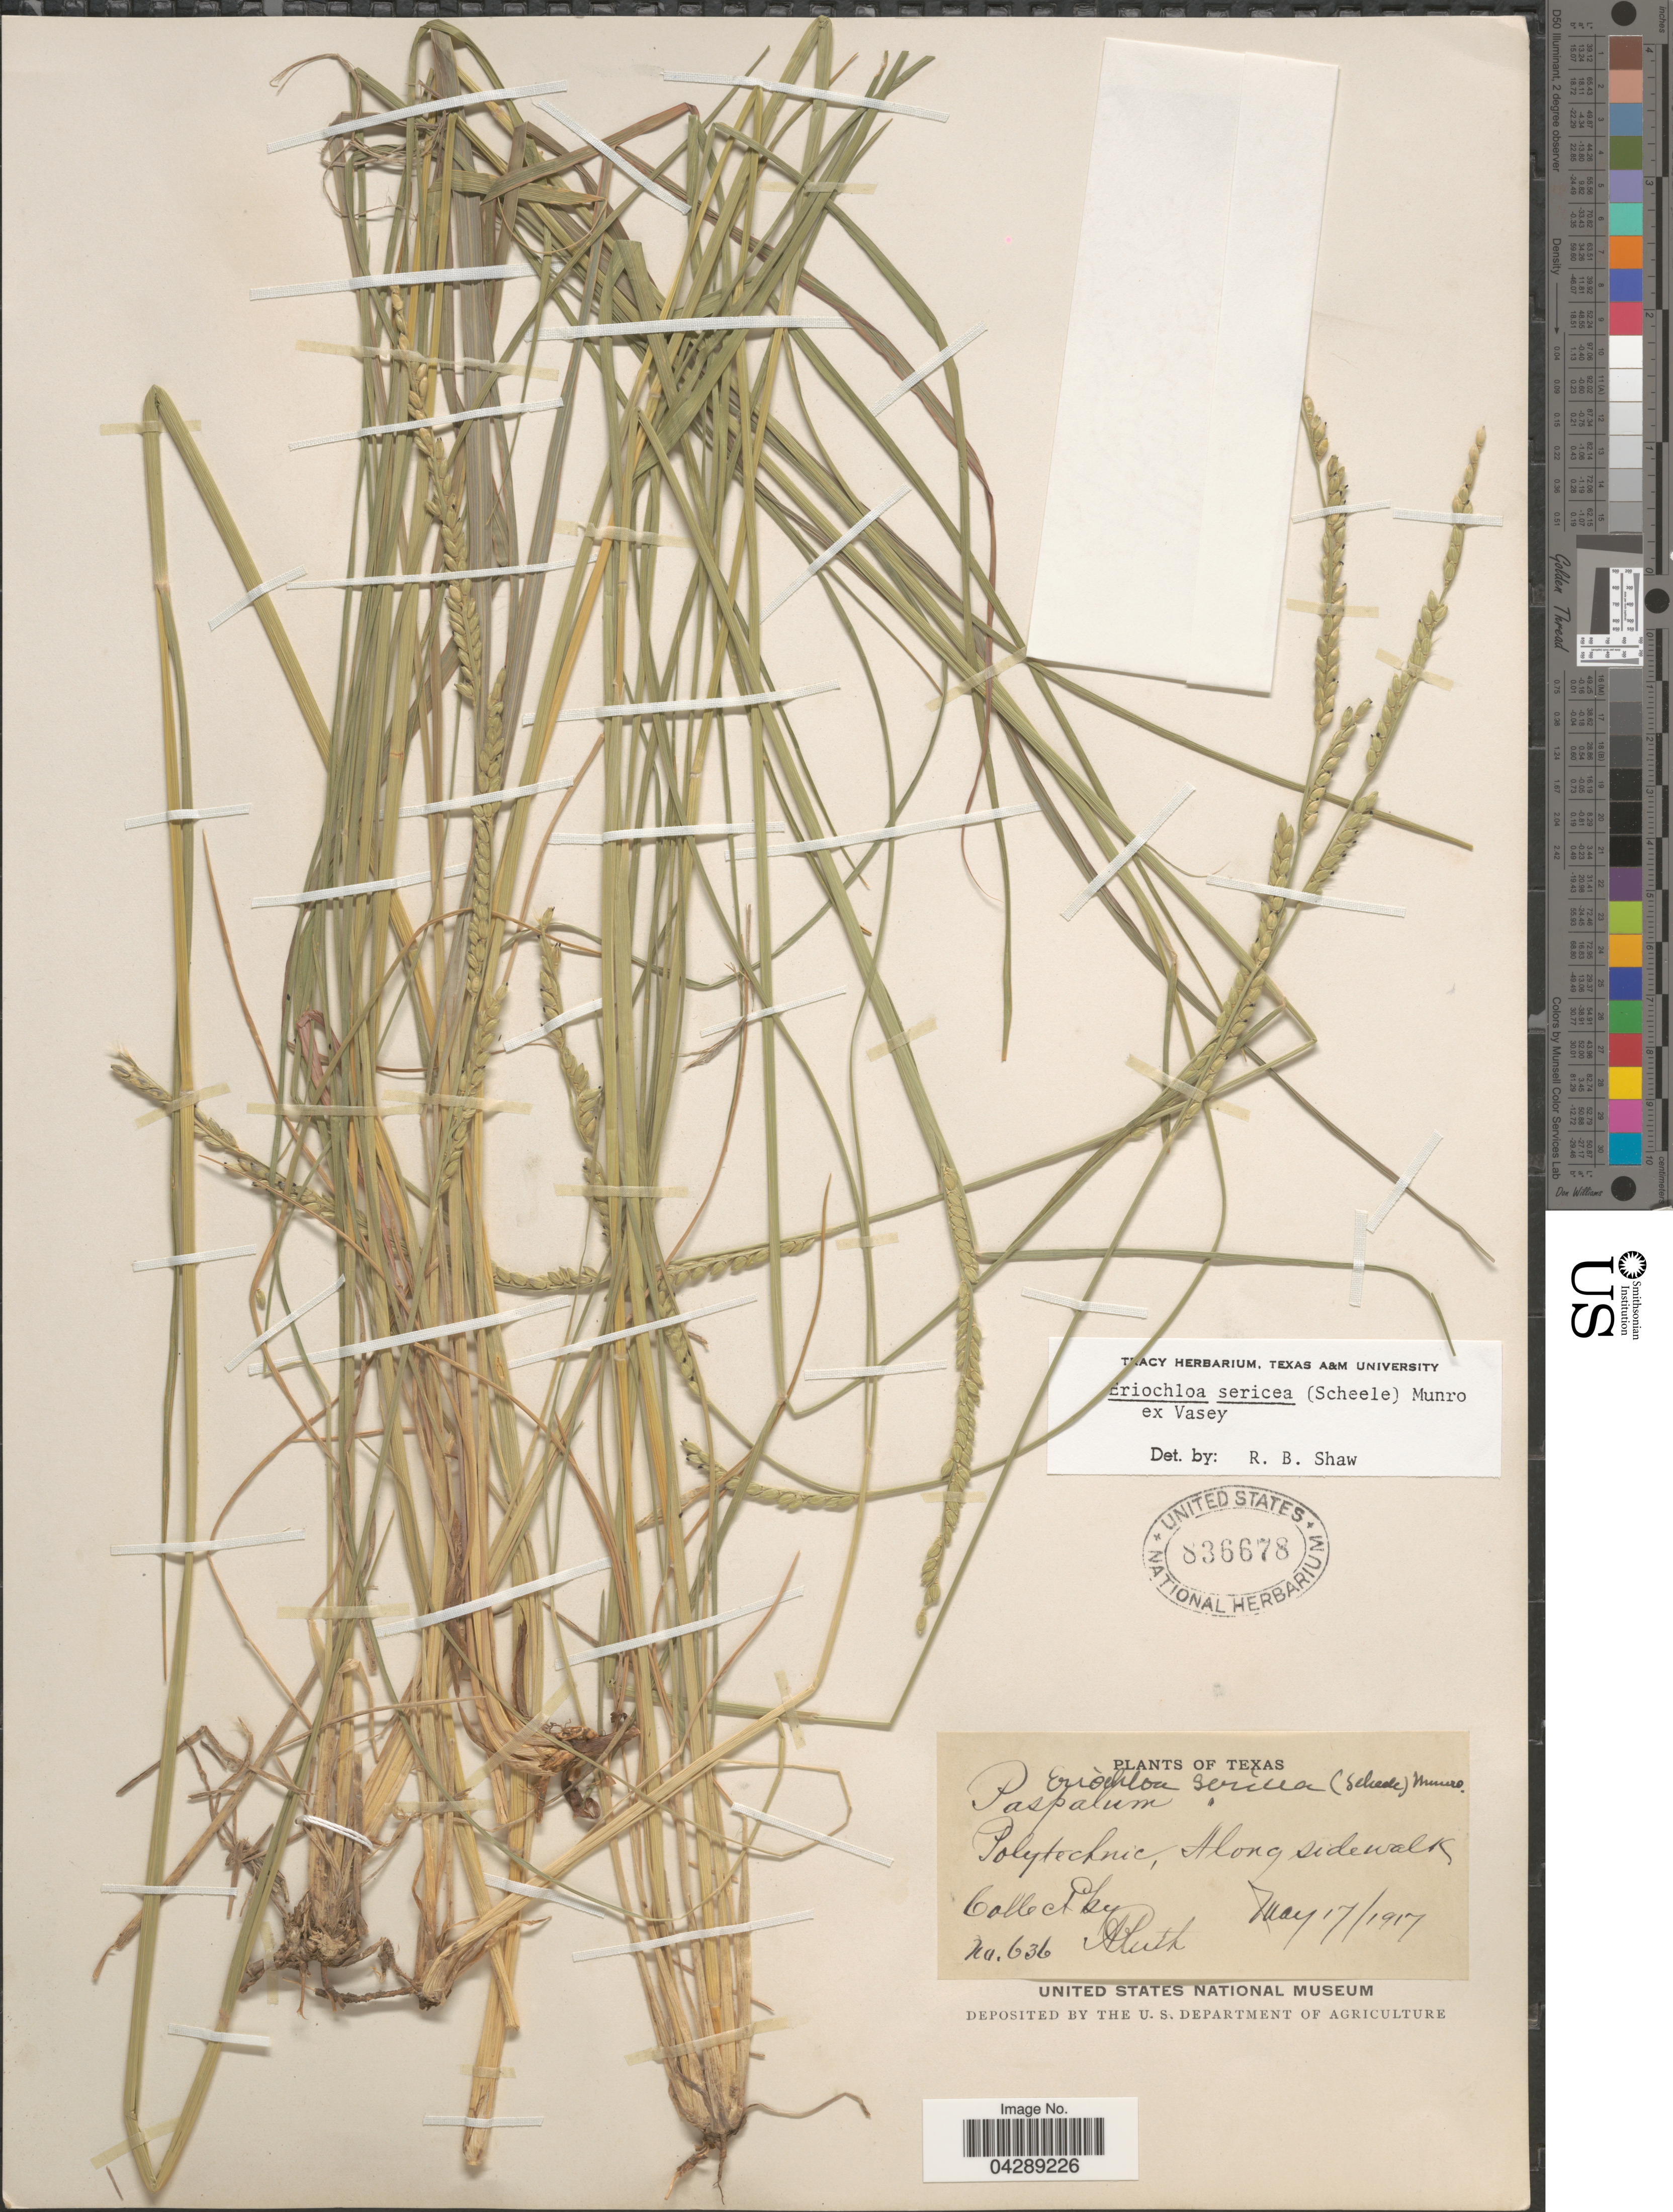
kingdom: Plantae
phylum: Tracheophyta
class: Liliopsida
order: Poales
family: Poaceae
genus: Eriochloa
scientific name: Eriochloa sericea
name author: (Scheele) Munro ex Vasey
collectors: A. Ruth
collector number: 636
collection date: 1917-05-17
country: United States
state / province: Texas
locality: Polytechnic, Along sidewalk.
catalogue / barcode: US 836678